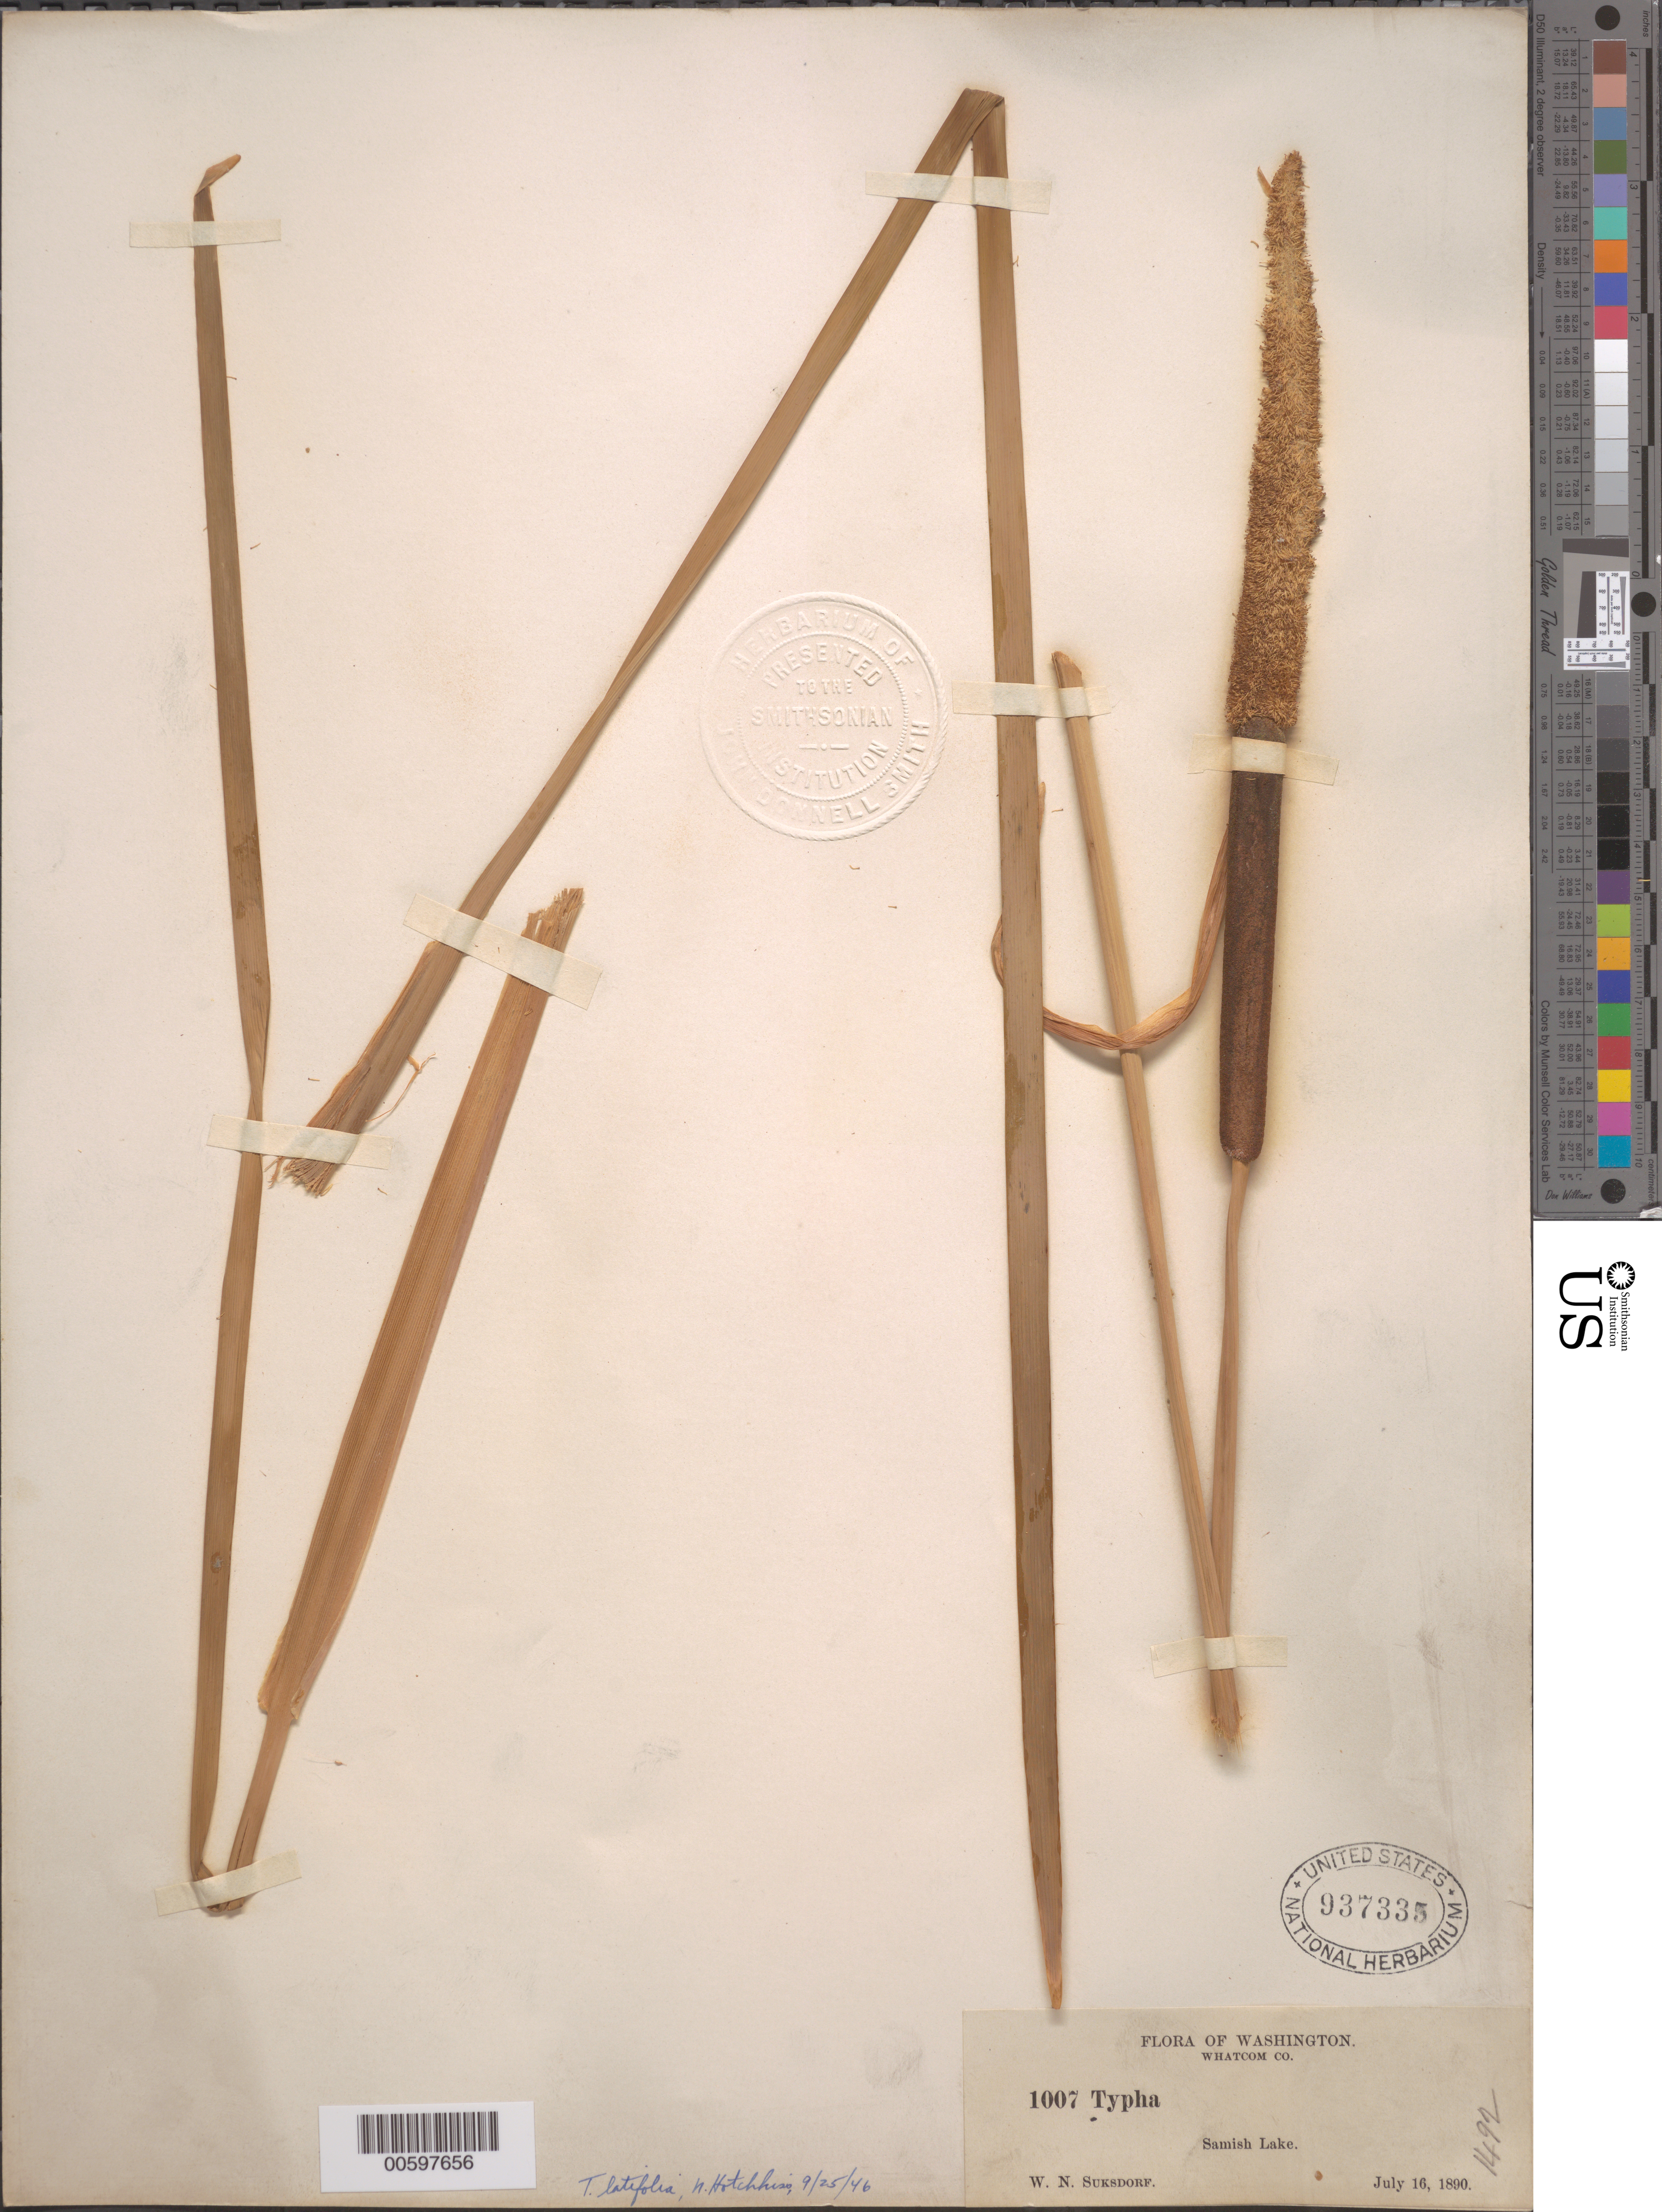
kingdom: Plantae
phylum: Tracheophyta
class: Liliopsida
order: Poales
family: Typhaceae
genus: Typha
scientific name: Typha latifolia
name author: L.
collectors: W. N. Suksdorf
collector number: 1007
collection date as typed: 16 Jul 1890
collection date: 1890-07-16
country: United States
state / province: Washington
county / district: Whatcom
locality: Samish Lake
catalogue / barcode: US 937335